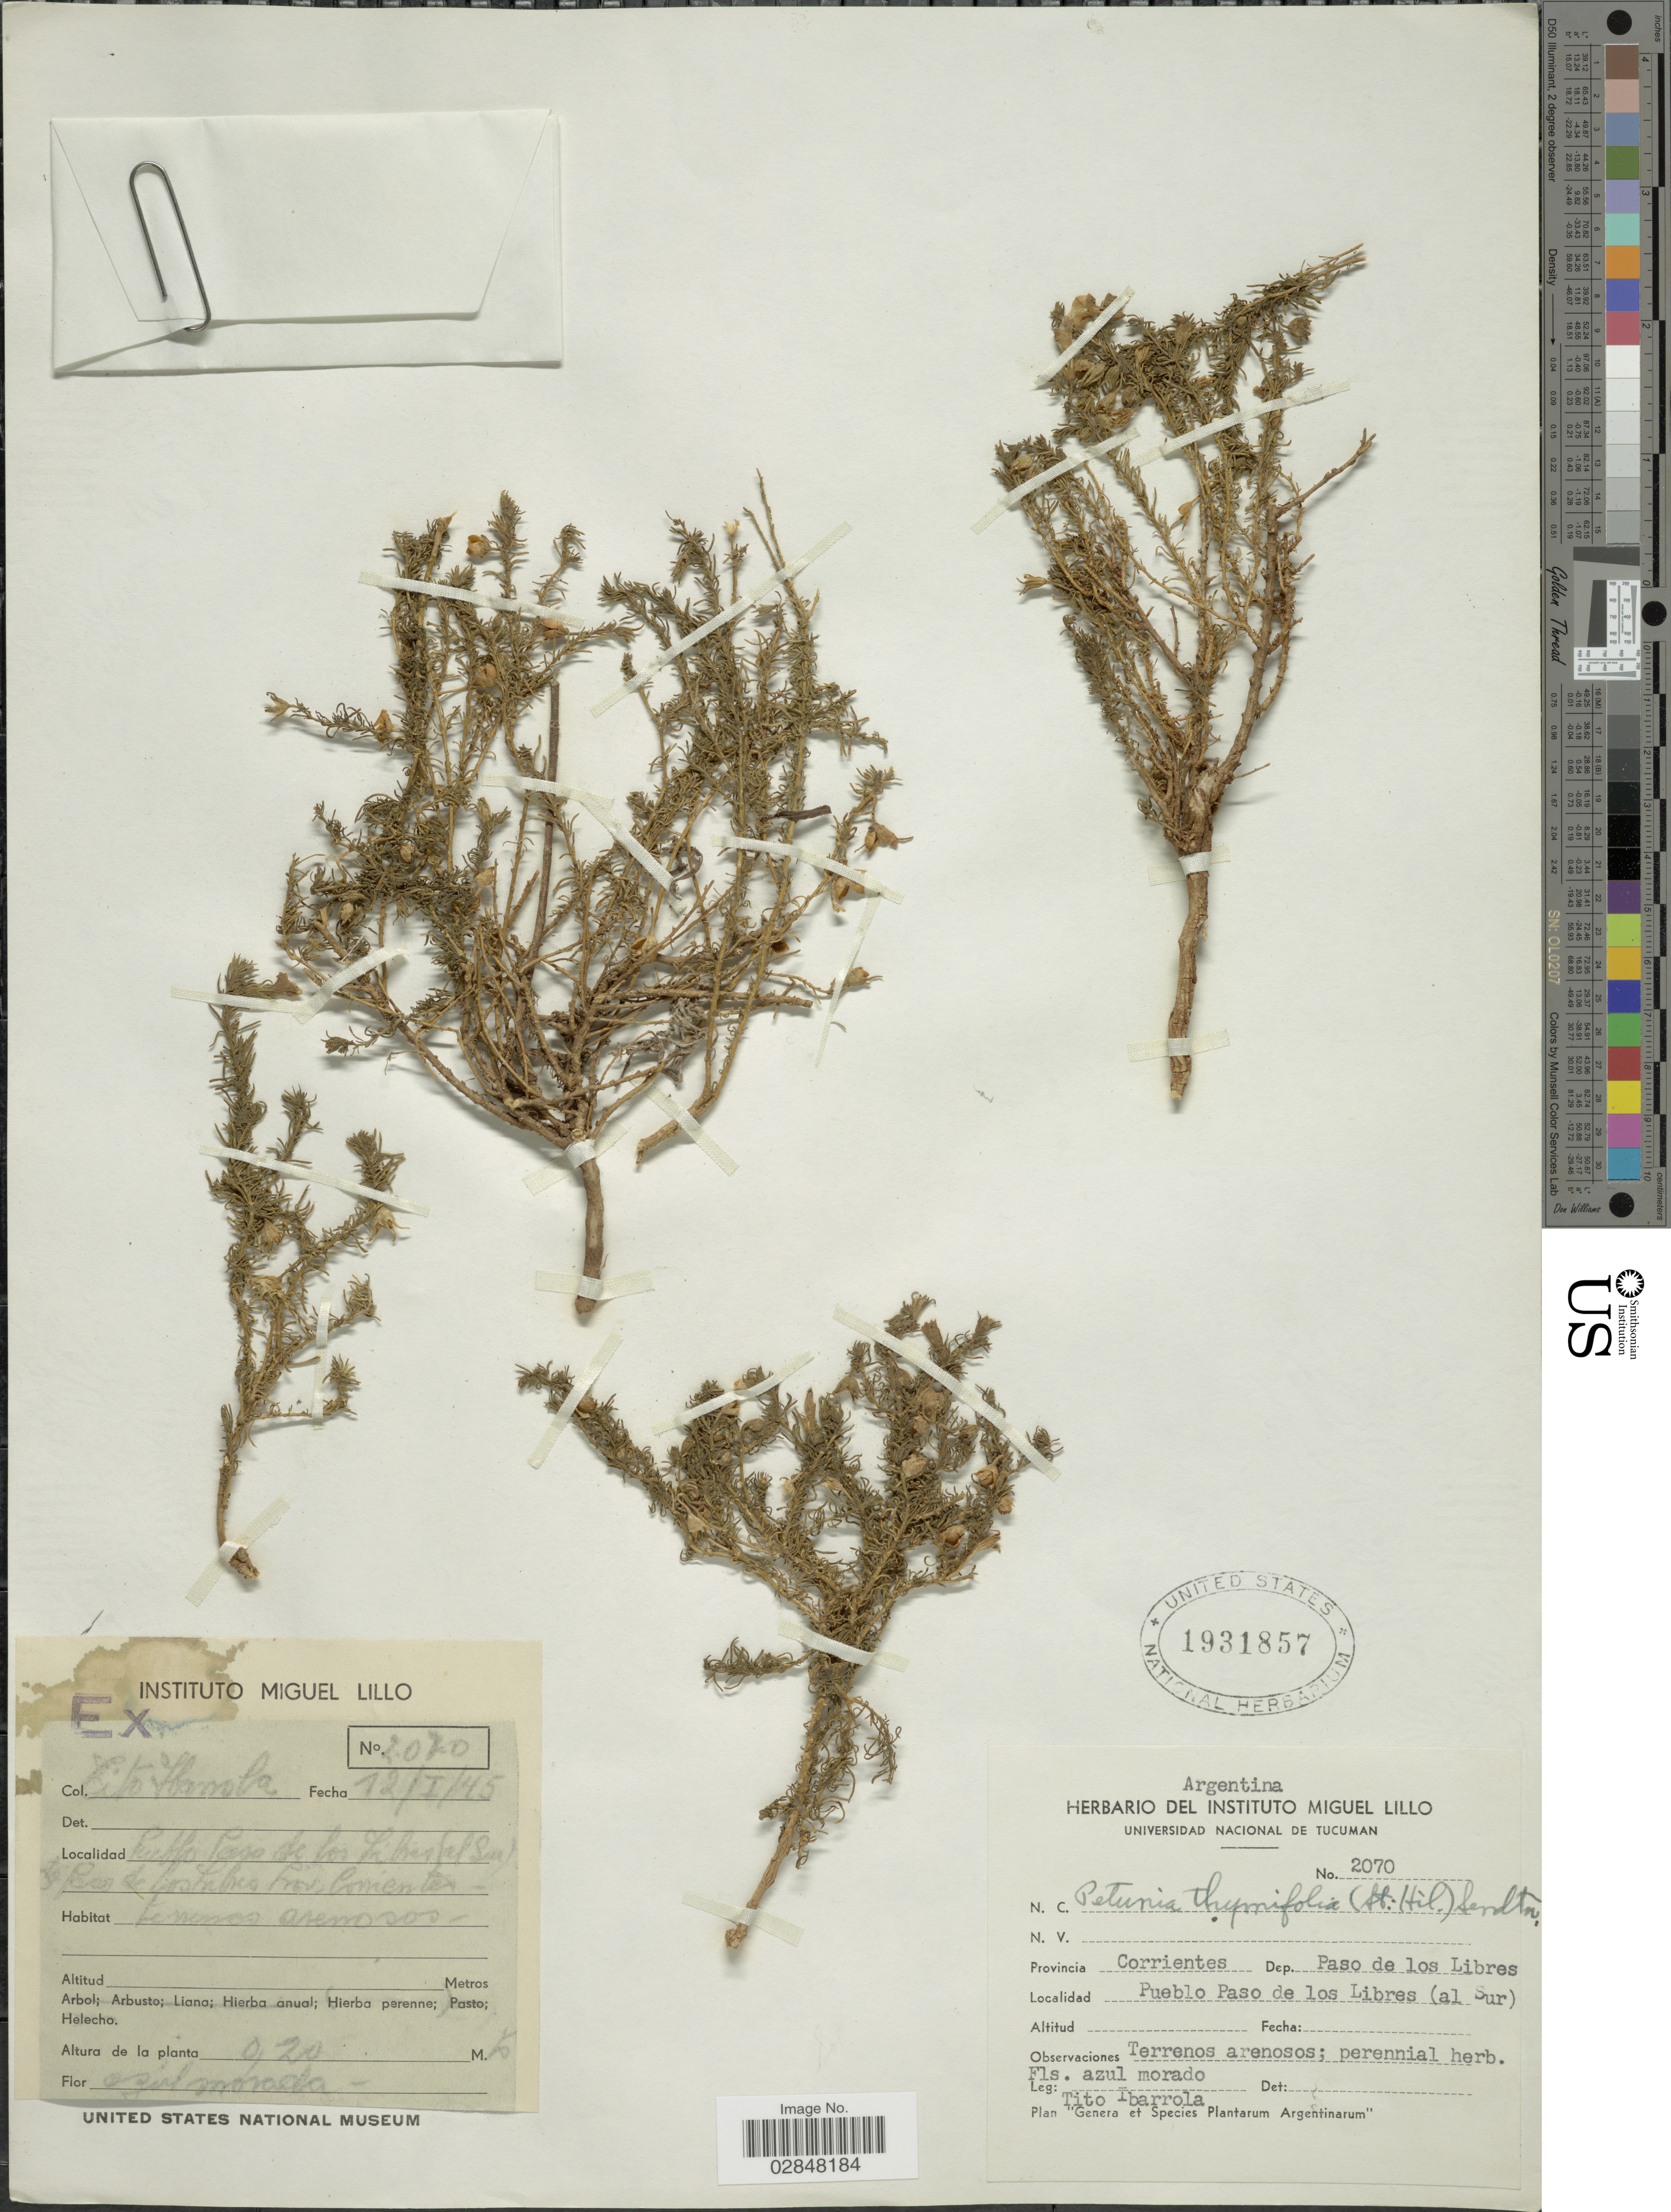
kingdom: Plantae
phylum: Tracheophyta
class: Magnoliopsida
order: Solanales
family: Solanaceae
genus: Petunia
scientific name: Petunia thymifolia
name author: (A. St.-Hil.) Sendtn.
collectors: T. Ibarrola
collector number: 2070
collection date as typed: Transcribed d/m/y: 12/1/45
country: Argentina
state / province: Corrientes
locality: Dep. Paso de los Libres. Pueblo Paso de los Libres (al Sur).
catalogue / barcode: US 1931857